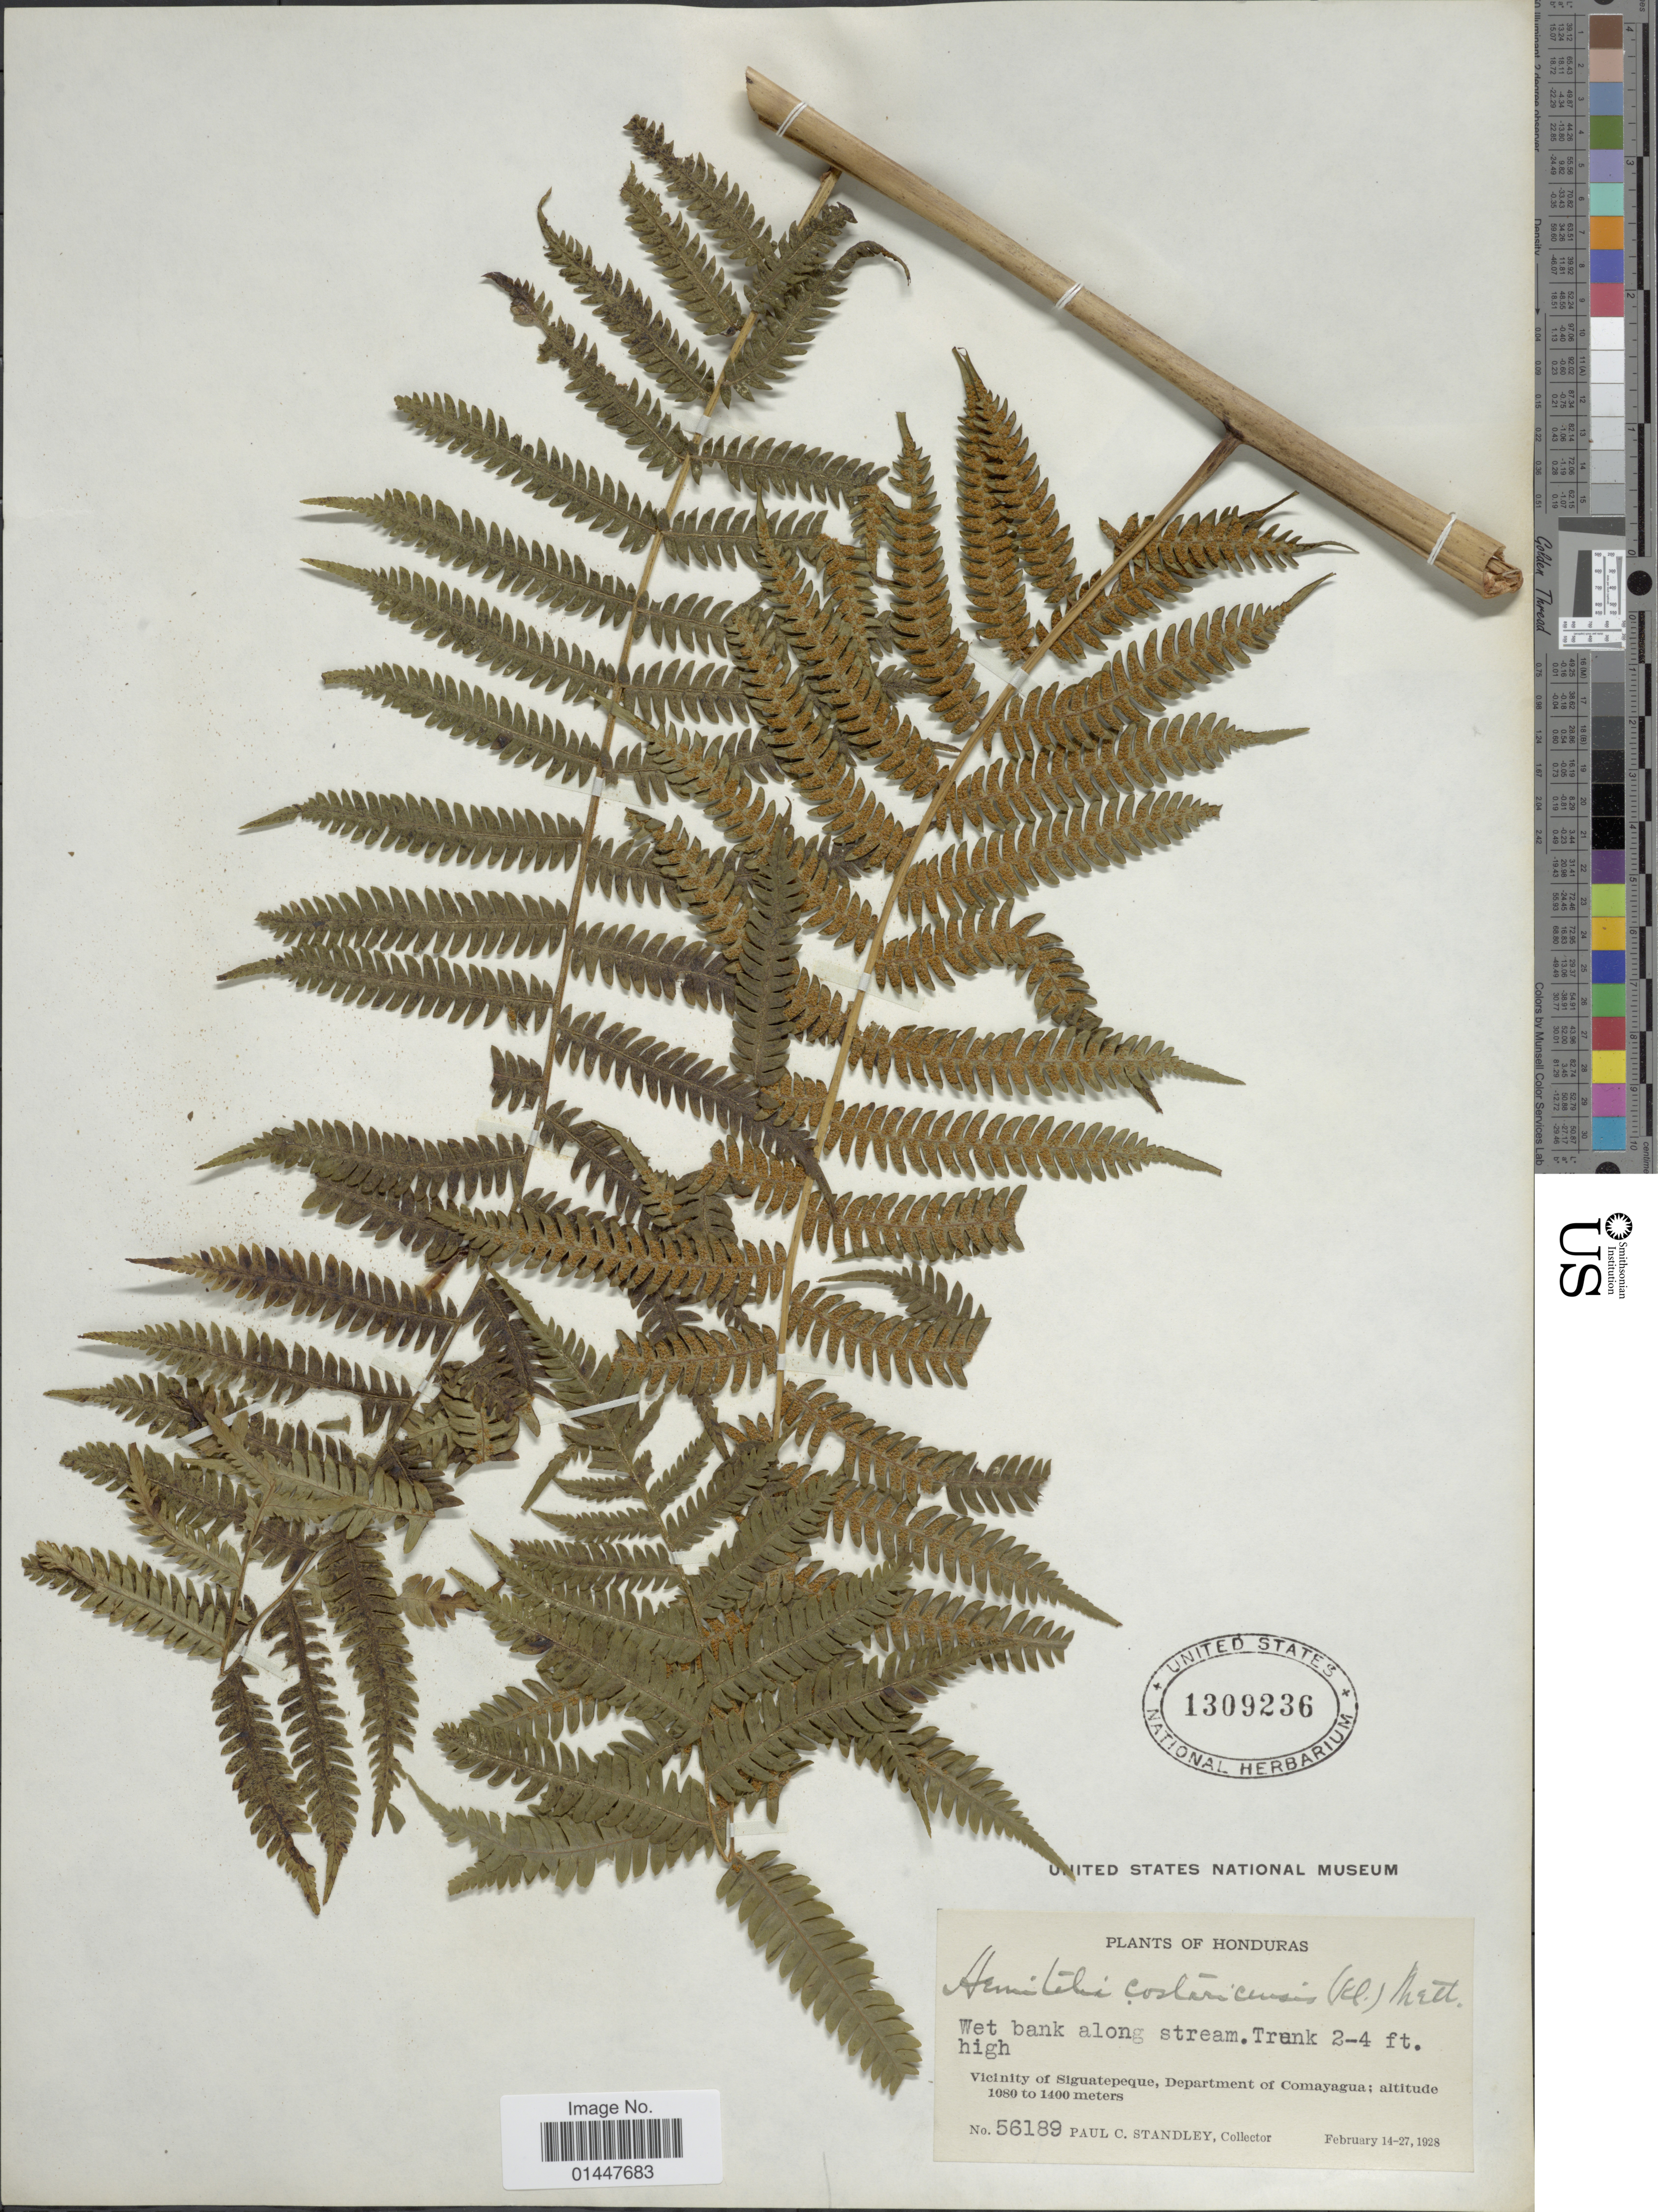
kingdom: Plantae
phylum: Tracheophyta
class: Polypodiopsida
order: Cyatheales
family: Cyatheaceae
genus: Cyathea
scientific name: Cyathea costaricensis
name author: (Kuhn) Domin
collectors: P. C. Standley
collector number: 56189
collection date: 1928-02-14/1928-02-27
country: Honduras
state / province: Comayagua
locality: Vicinity of Siguatepeque, Department of Comayagua. wet bank along stream.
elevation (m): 1080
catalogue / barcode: US 1309236